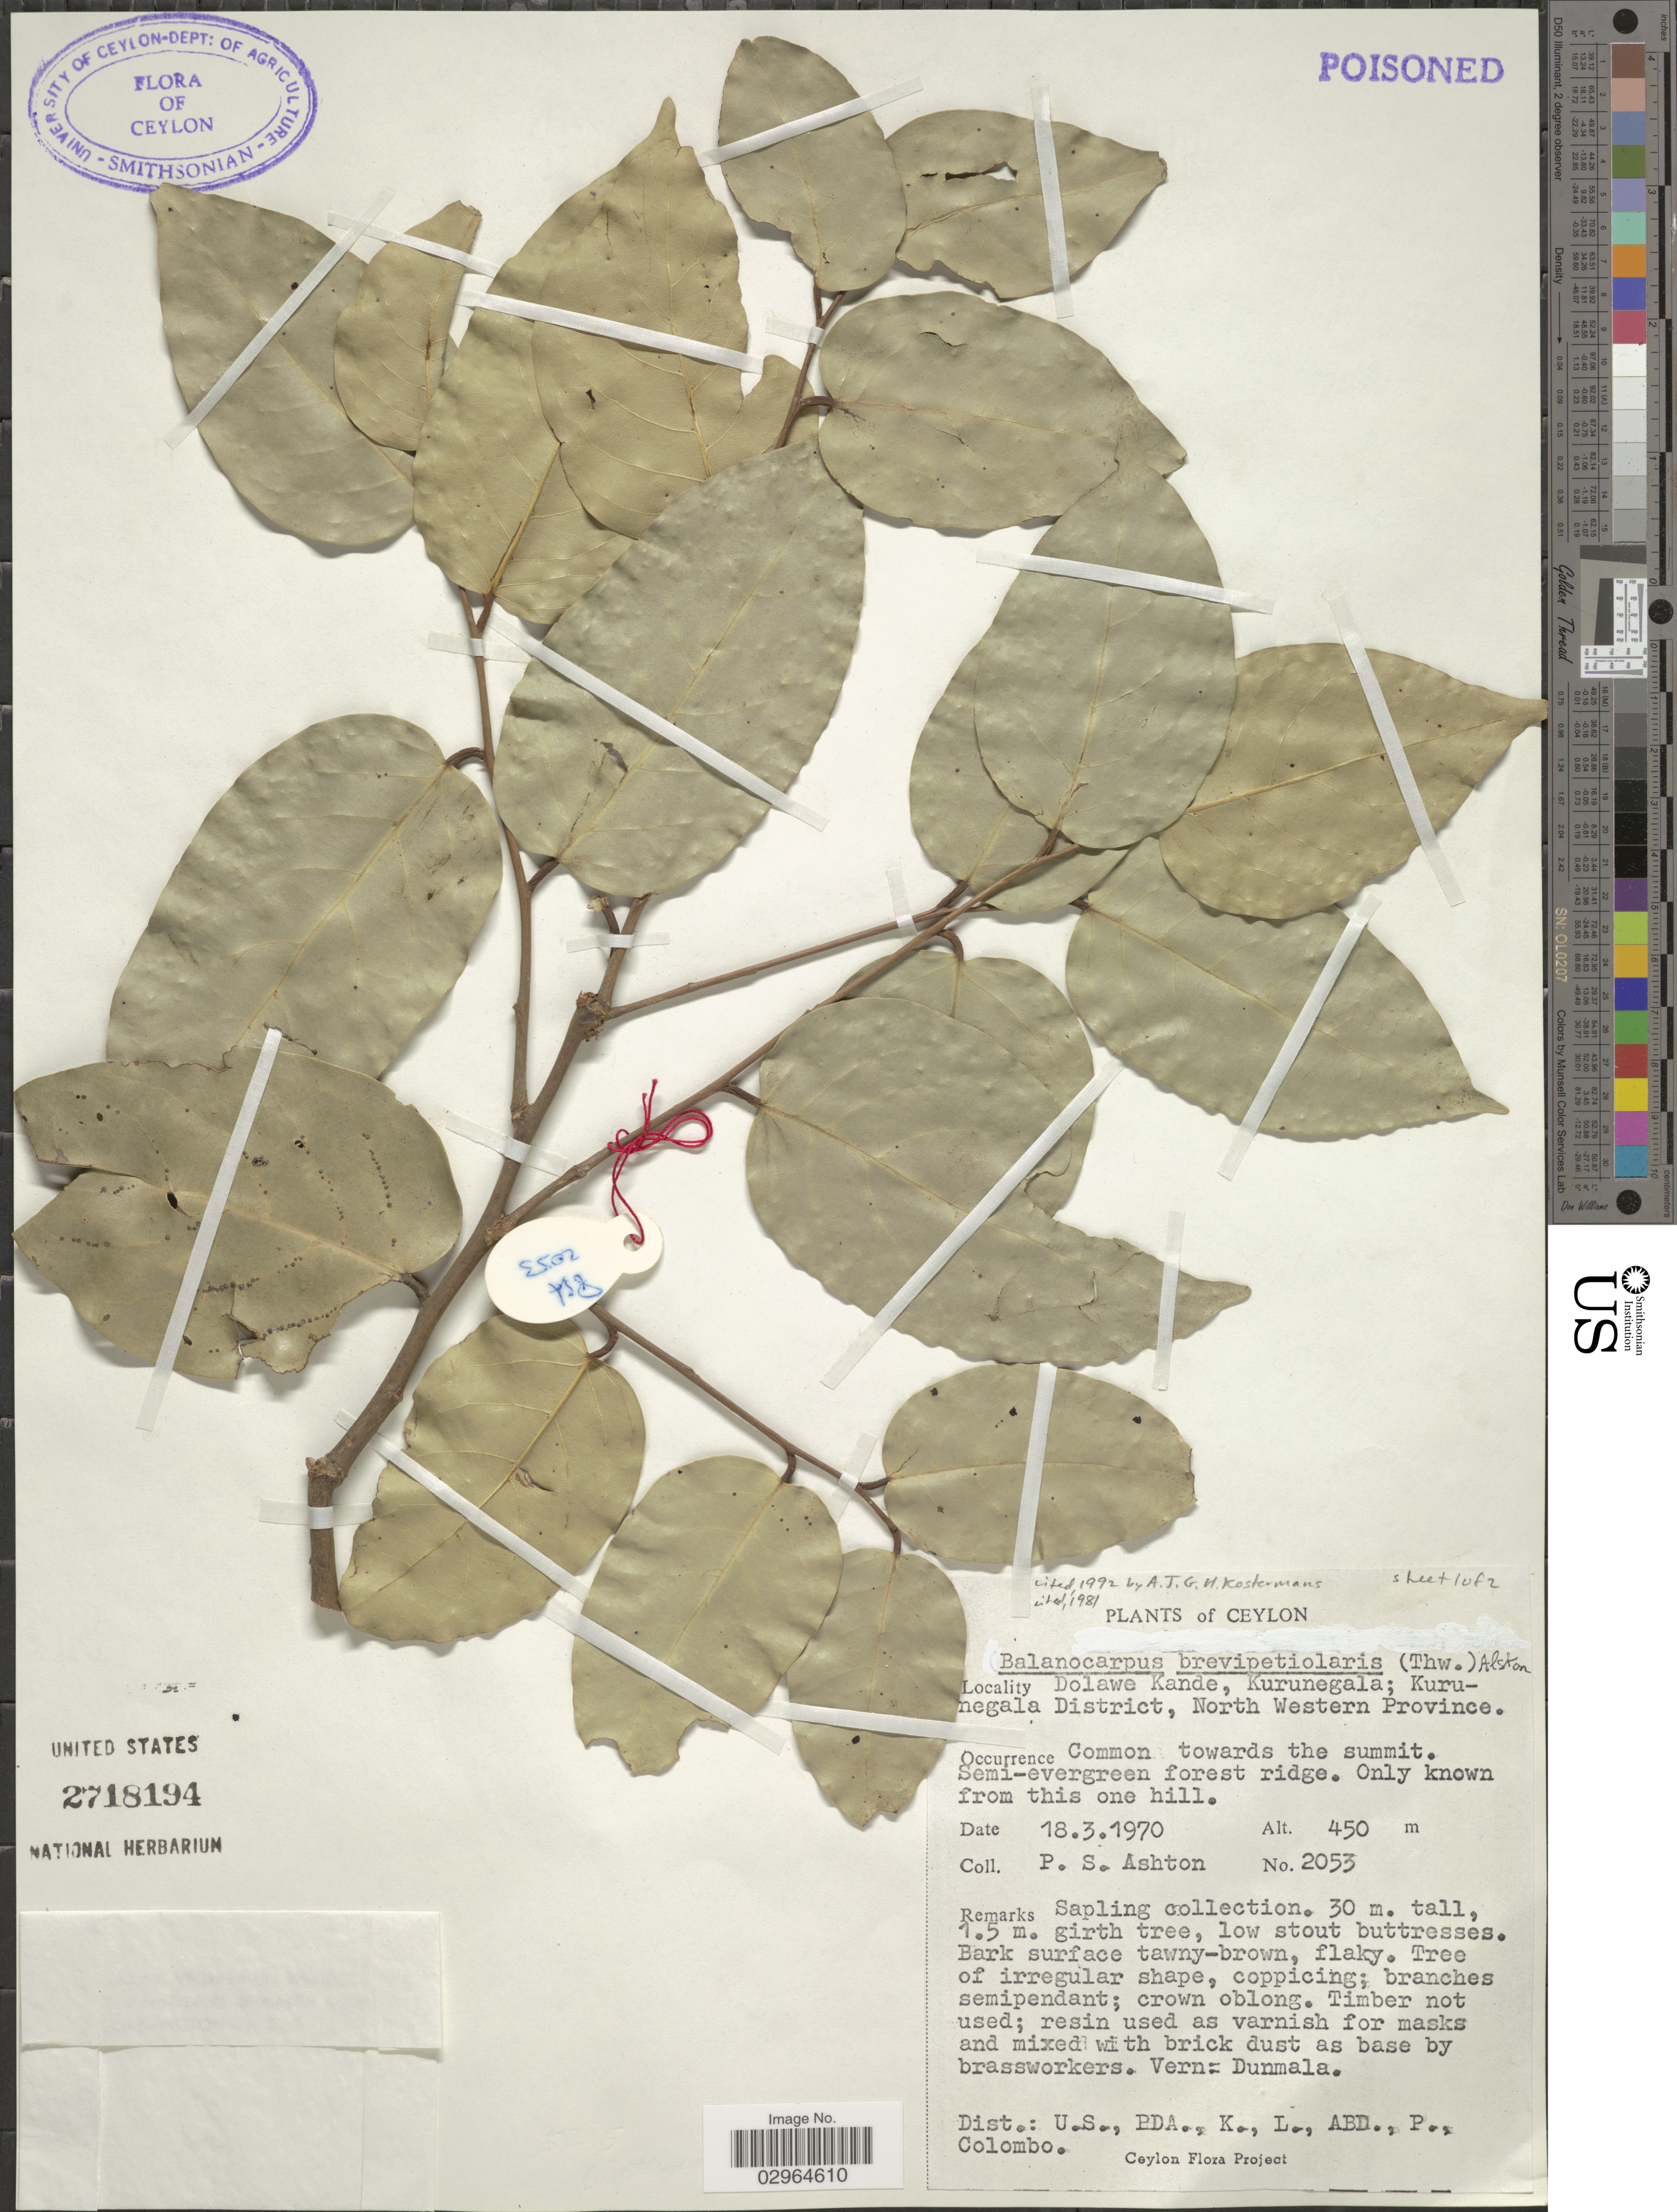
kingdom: Plantae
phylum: Tracheophyta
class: Magnoliopsida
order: Malvales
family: Dipterocarpaceae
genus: Hopea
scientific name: Hopea brevipetiolaris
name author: (Thwaites ex Trimen) P.S. Ashton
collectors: P. S. Ashton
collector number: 2053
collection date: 1970-03-18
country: Sri Lanka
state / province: North Western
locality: Ceylon. Dolawe Kande, Kurunegala; Kurunegala District.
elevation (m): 450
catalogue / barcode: US 2718194